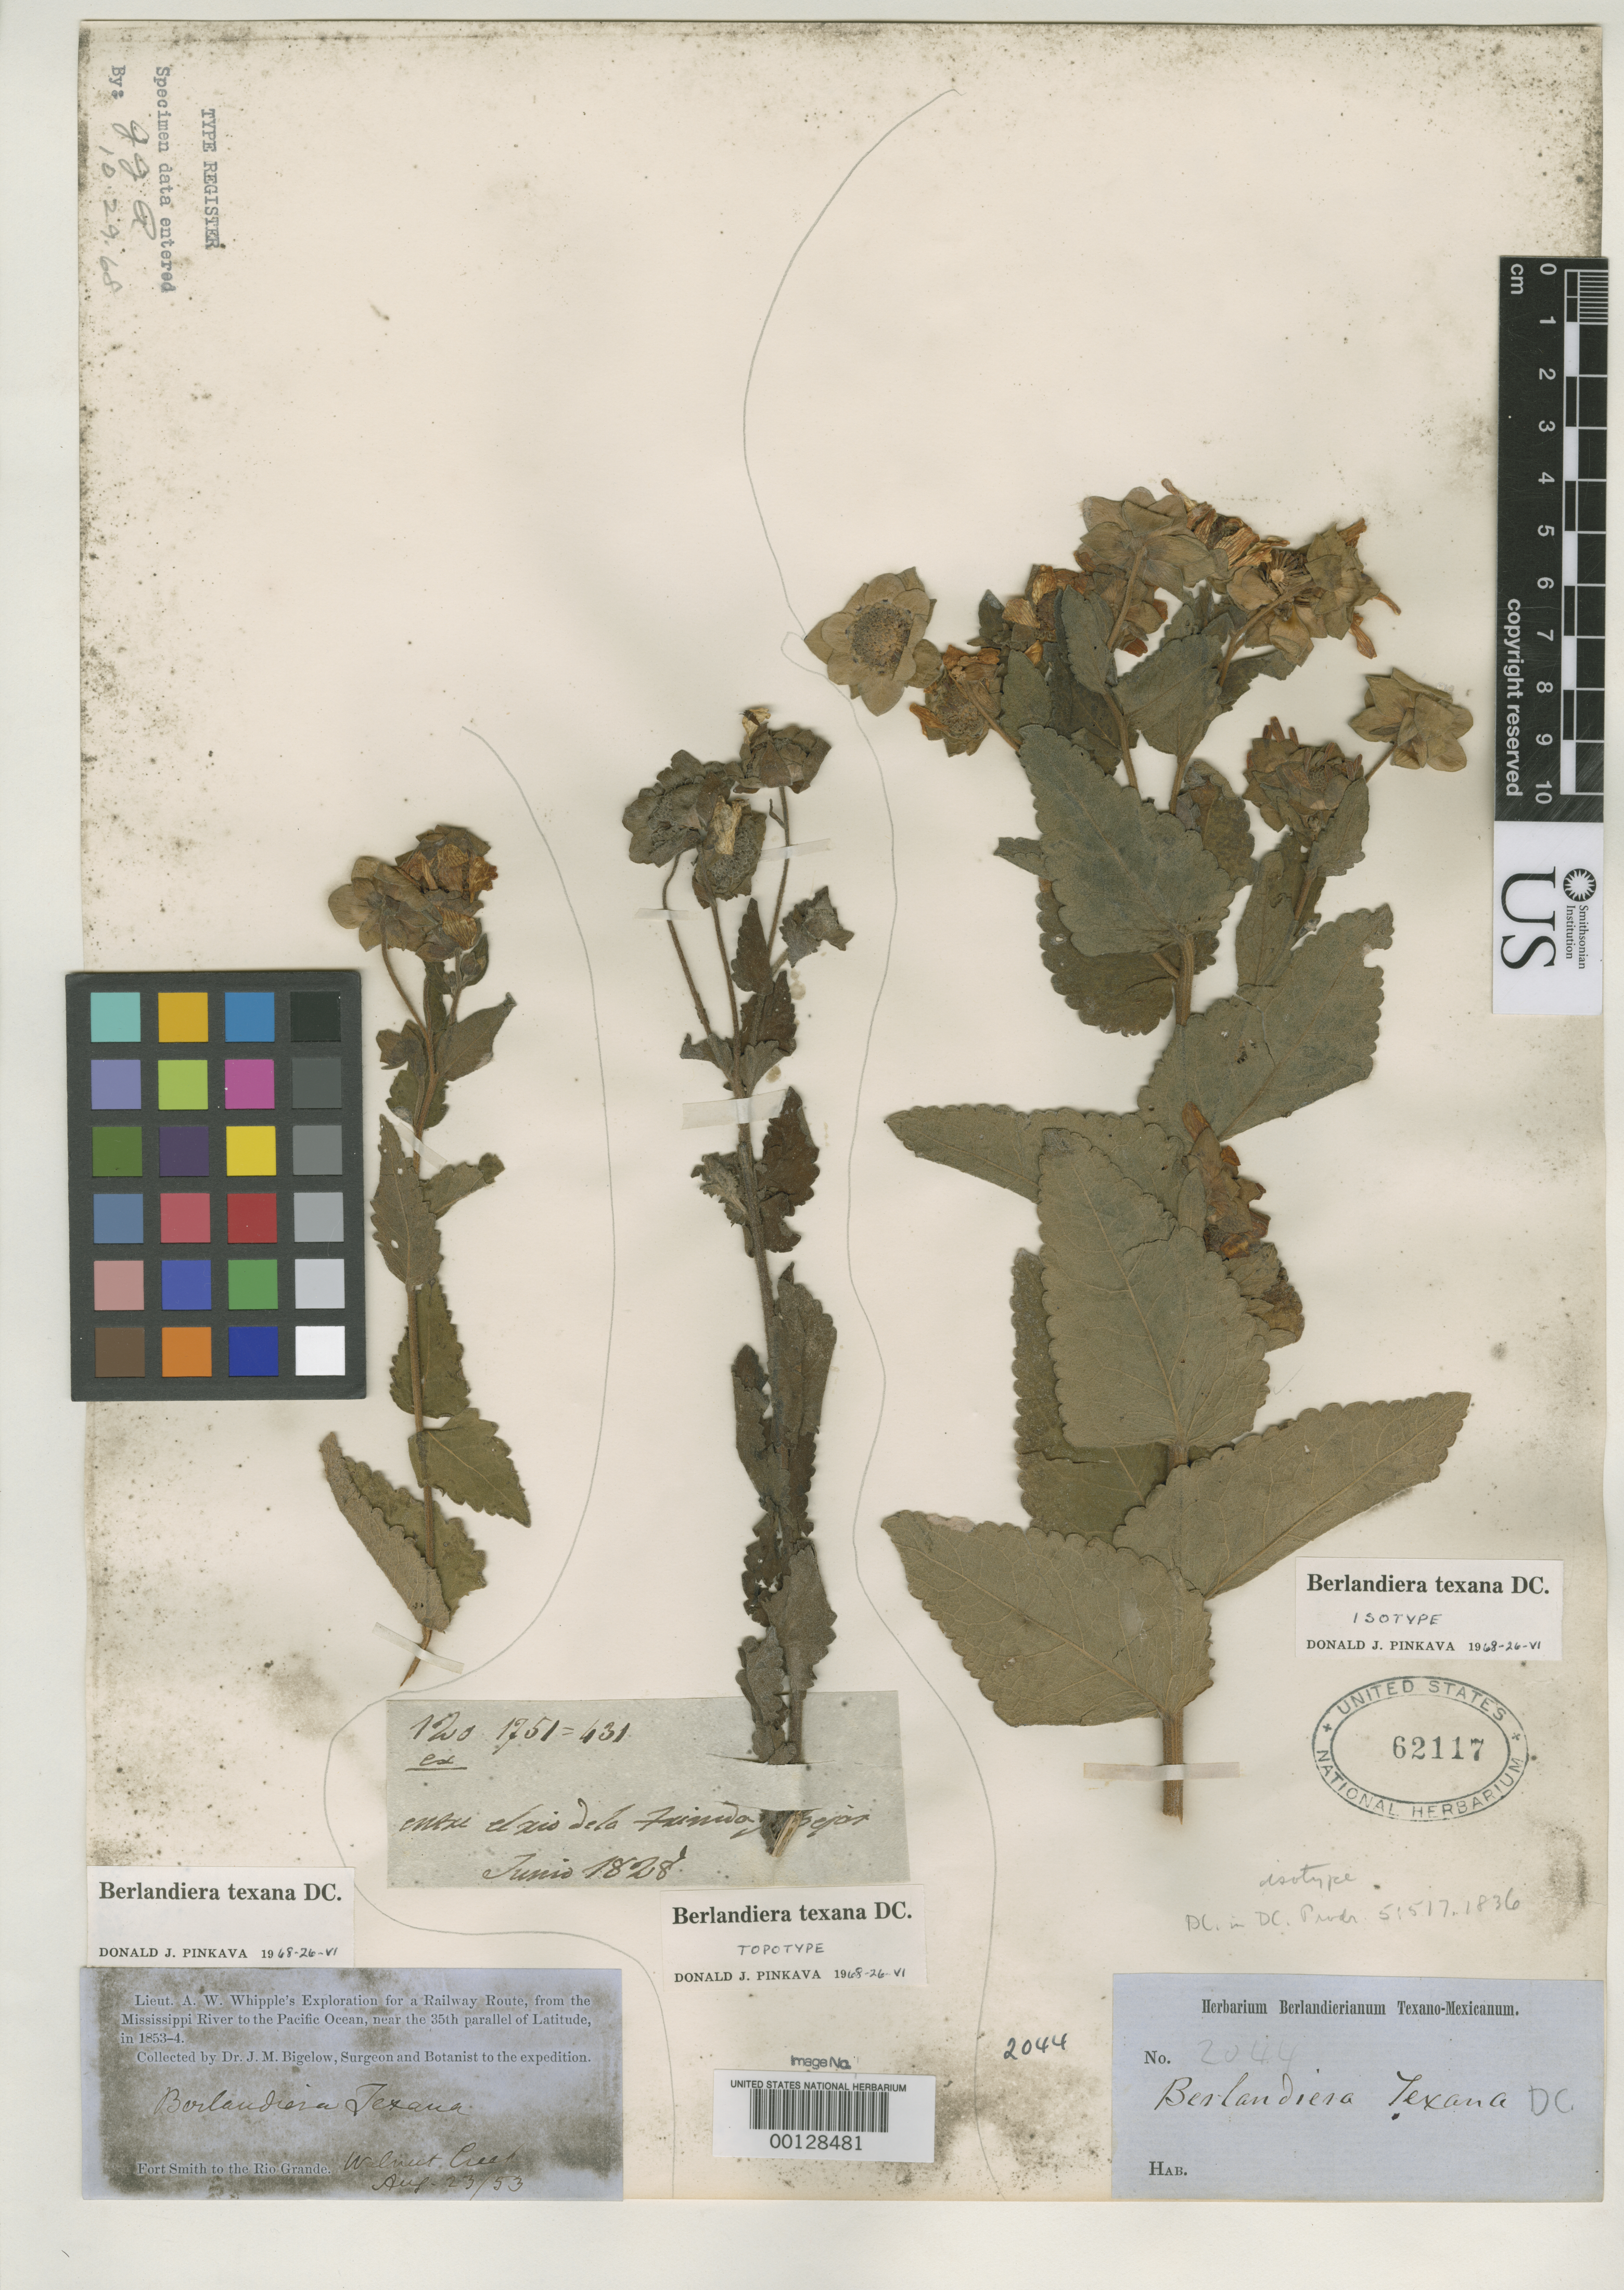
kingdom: Plantae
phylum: Tracheophyta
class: Magnoliopsida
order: Asterales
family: Asteraceae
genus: Berlandiera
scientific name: Berlandiera texana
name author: DC.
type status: Isotype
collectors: J. L. Berlandier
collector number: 2044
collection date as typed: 1828 to -- --- 1829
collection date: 1828/1829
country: United States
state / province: Texas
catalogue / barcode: US 62117